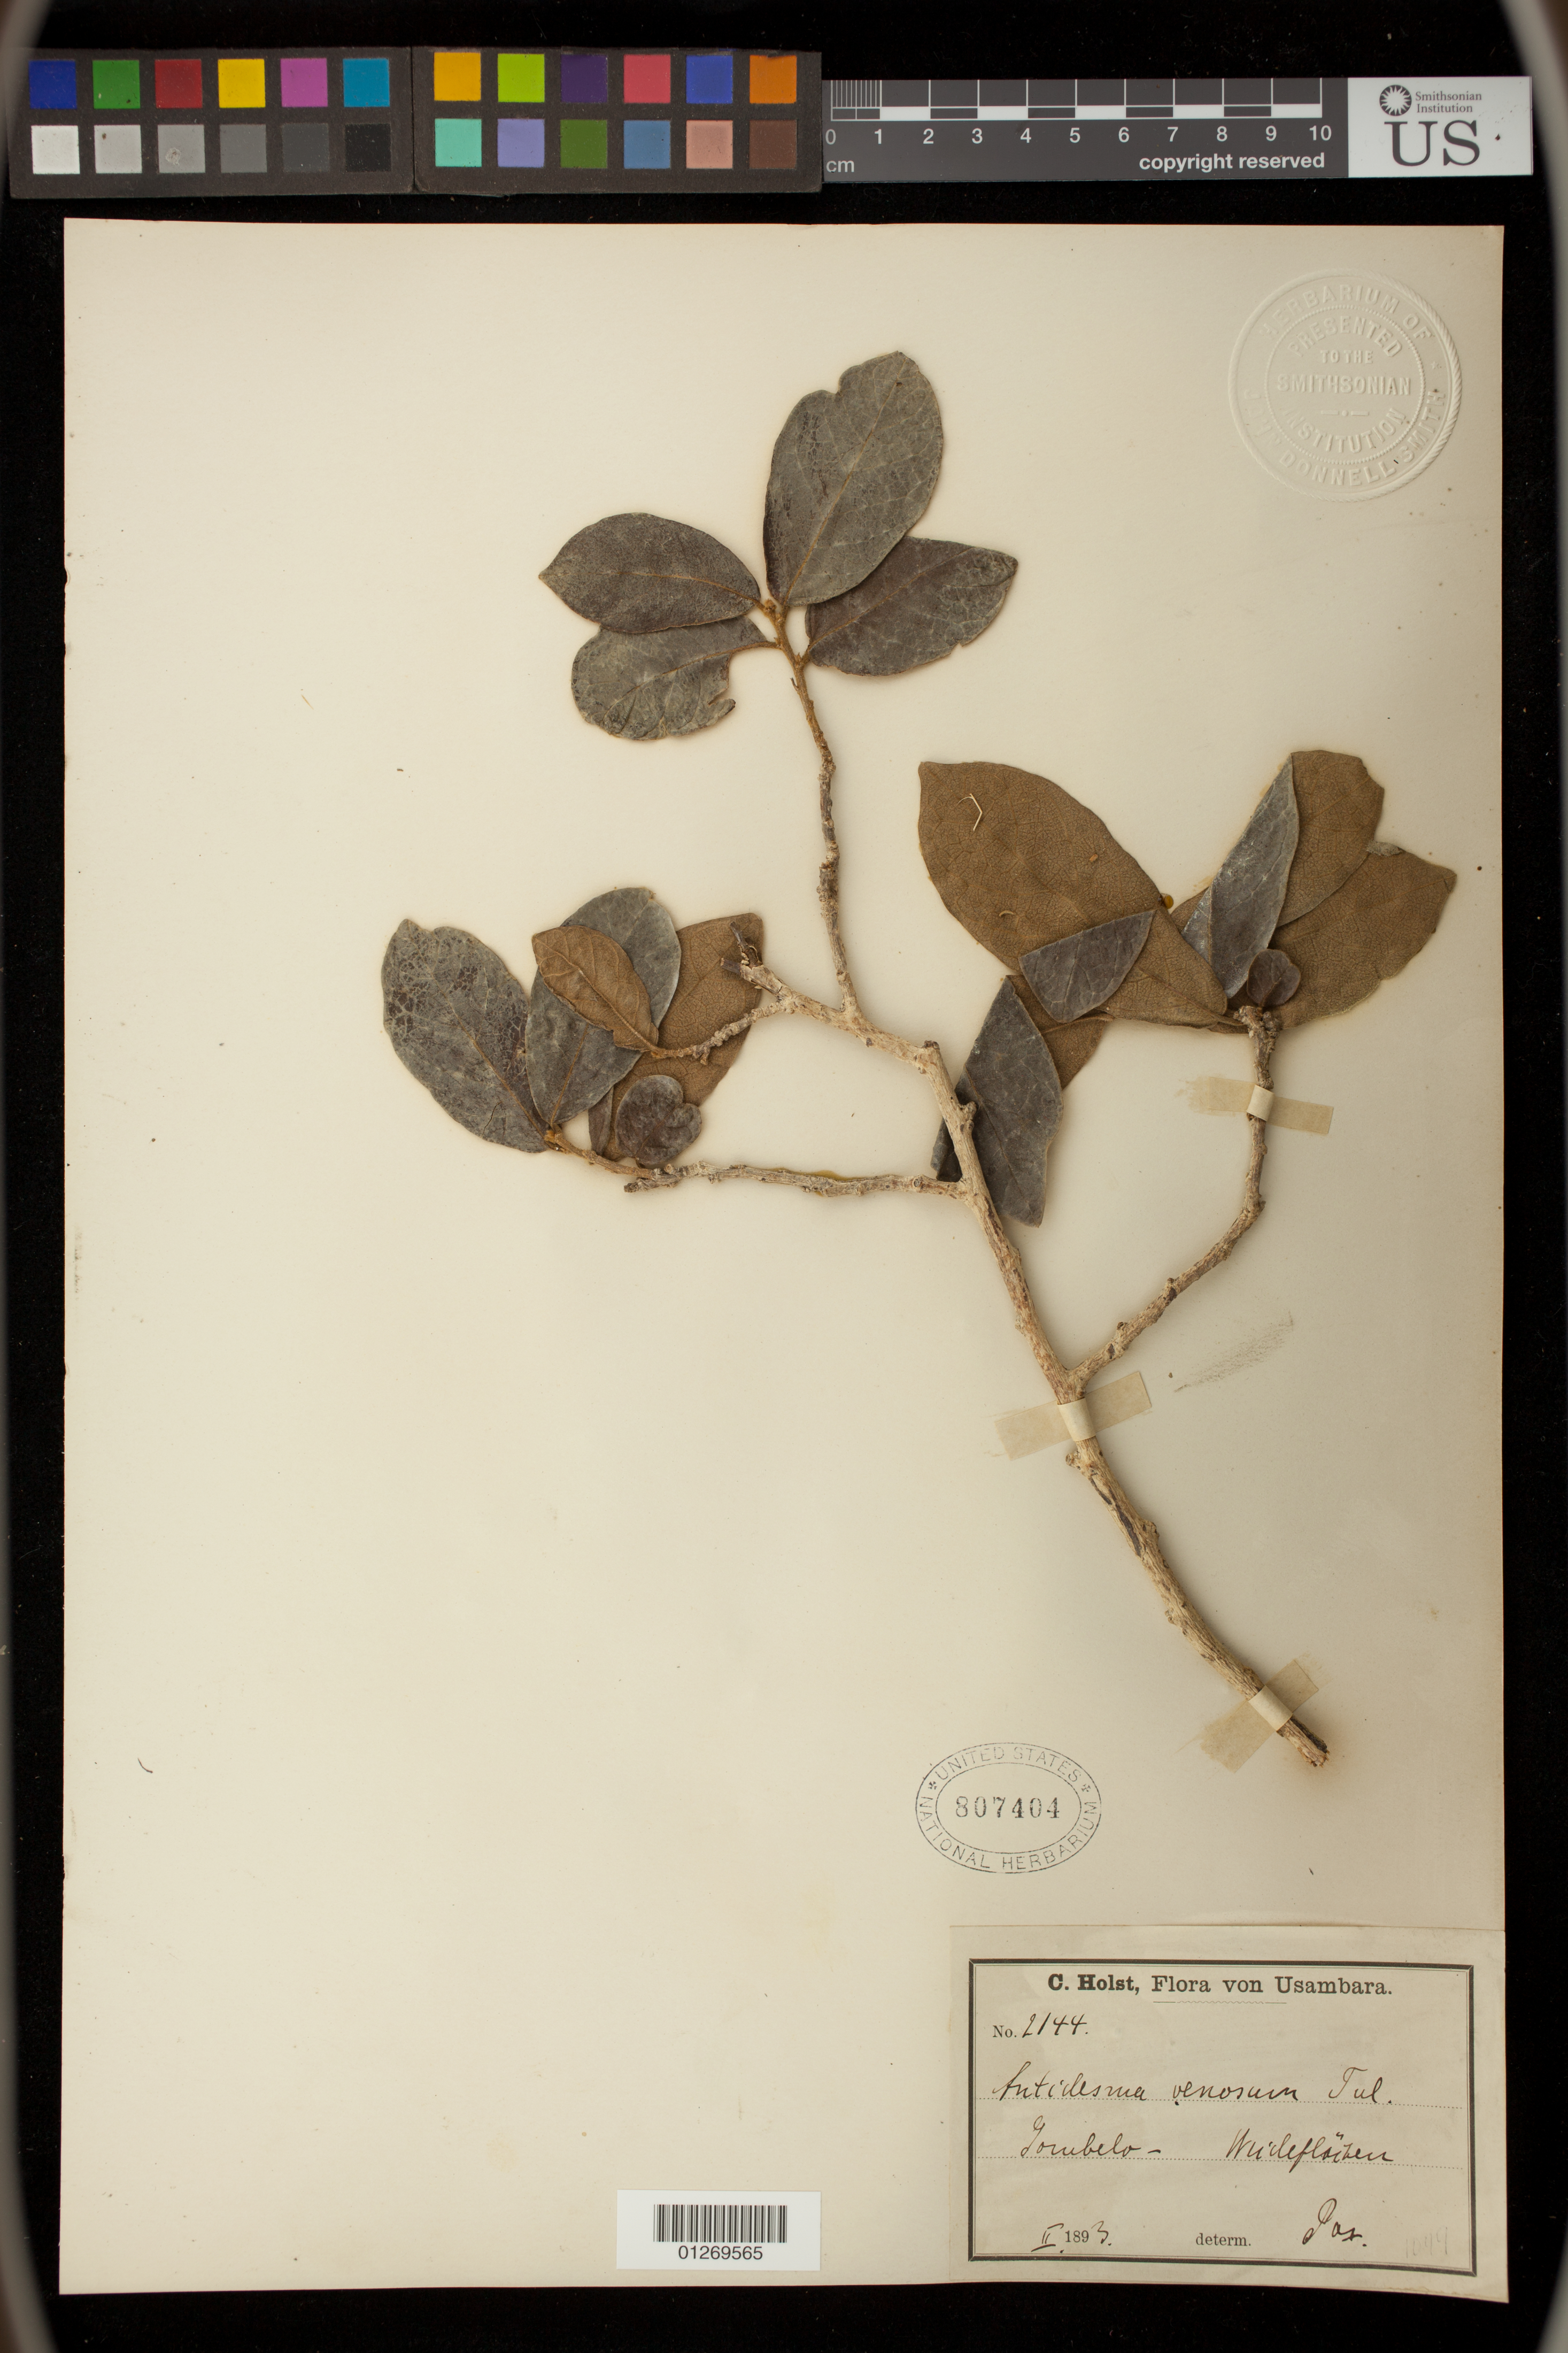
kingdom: Plantae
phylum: Tracheophyta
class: Magnoliopsida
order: Malpighiales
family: Phyllanthaceae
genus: Antidesma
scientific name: Antidesma venosum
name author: E. Mey. ex Tul.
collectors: C. Holst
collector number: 2144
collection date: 1893-02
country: Tanzania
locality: Flora von Usambara.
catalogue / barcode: US 807404